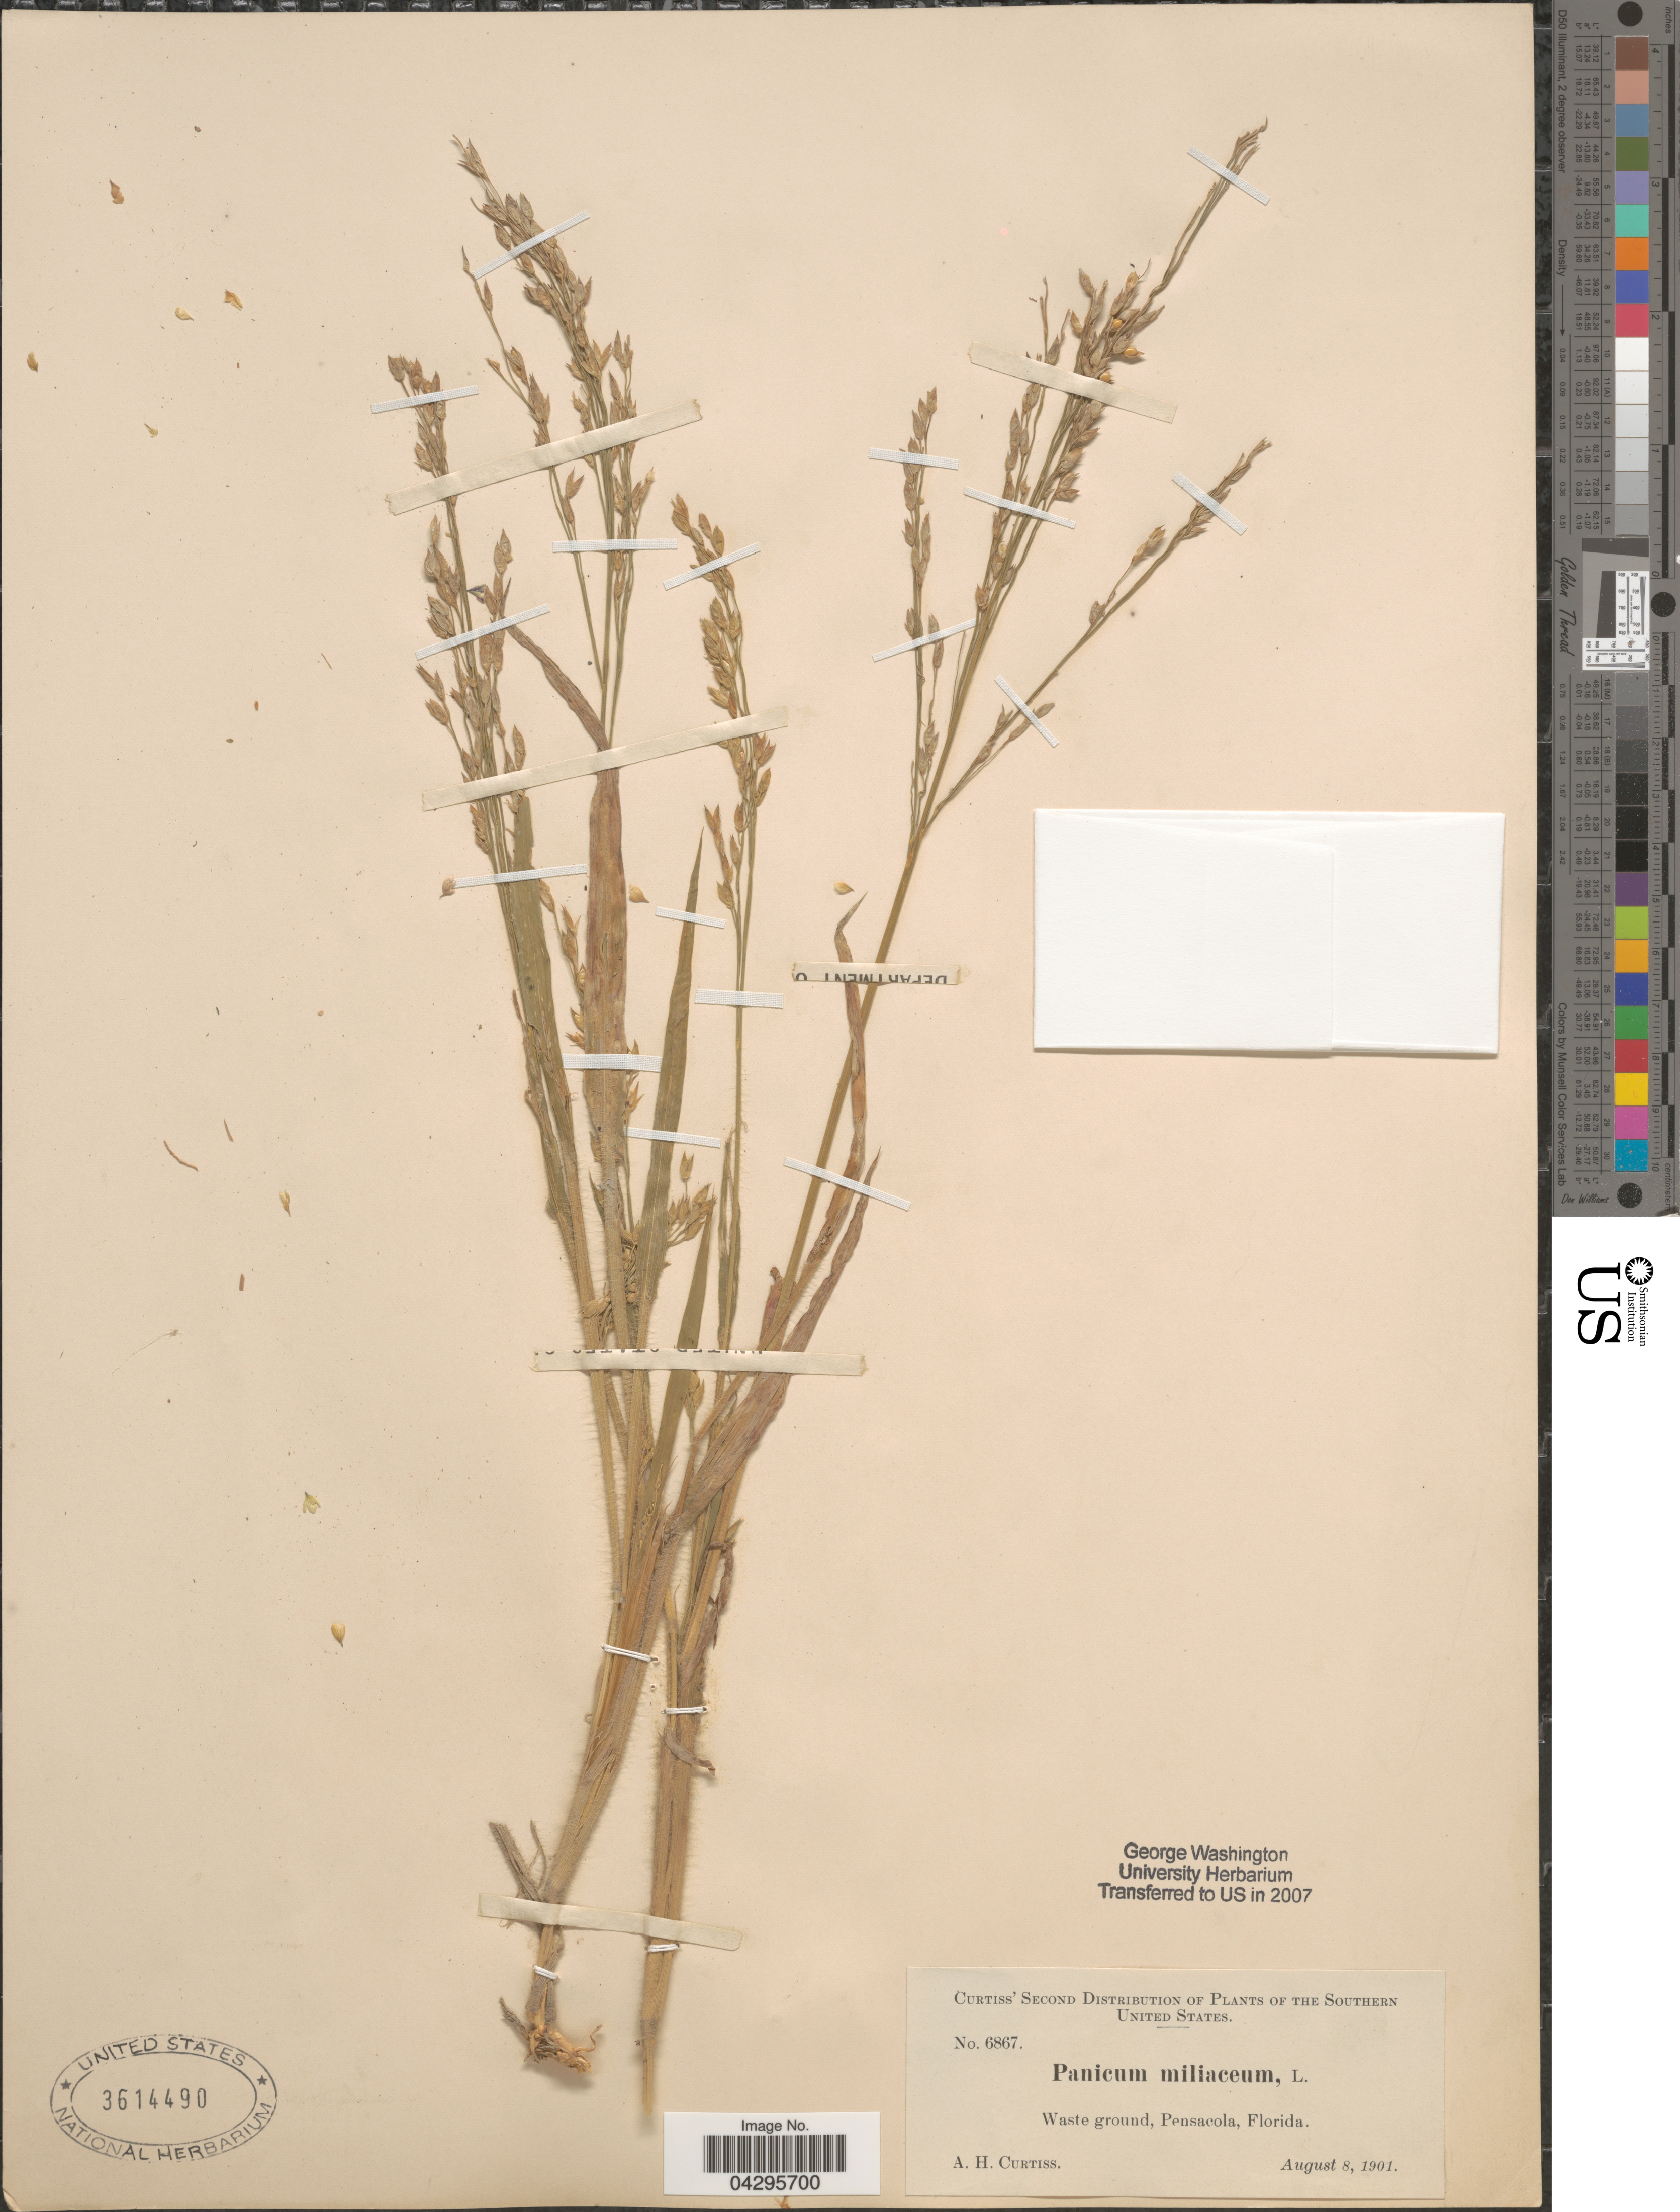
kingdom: Plantae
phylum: Tracheophyta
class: Liliopsida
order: Poales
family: Poaceae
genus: Panicum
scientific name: Panicum miliaceum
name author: L.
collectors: A. H. Curtiss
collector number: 6867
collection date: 1901-08-08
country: United States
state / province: Florida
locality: Southern United States. Waste ground, Pensacola.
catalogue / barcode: US 3614490